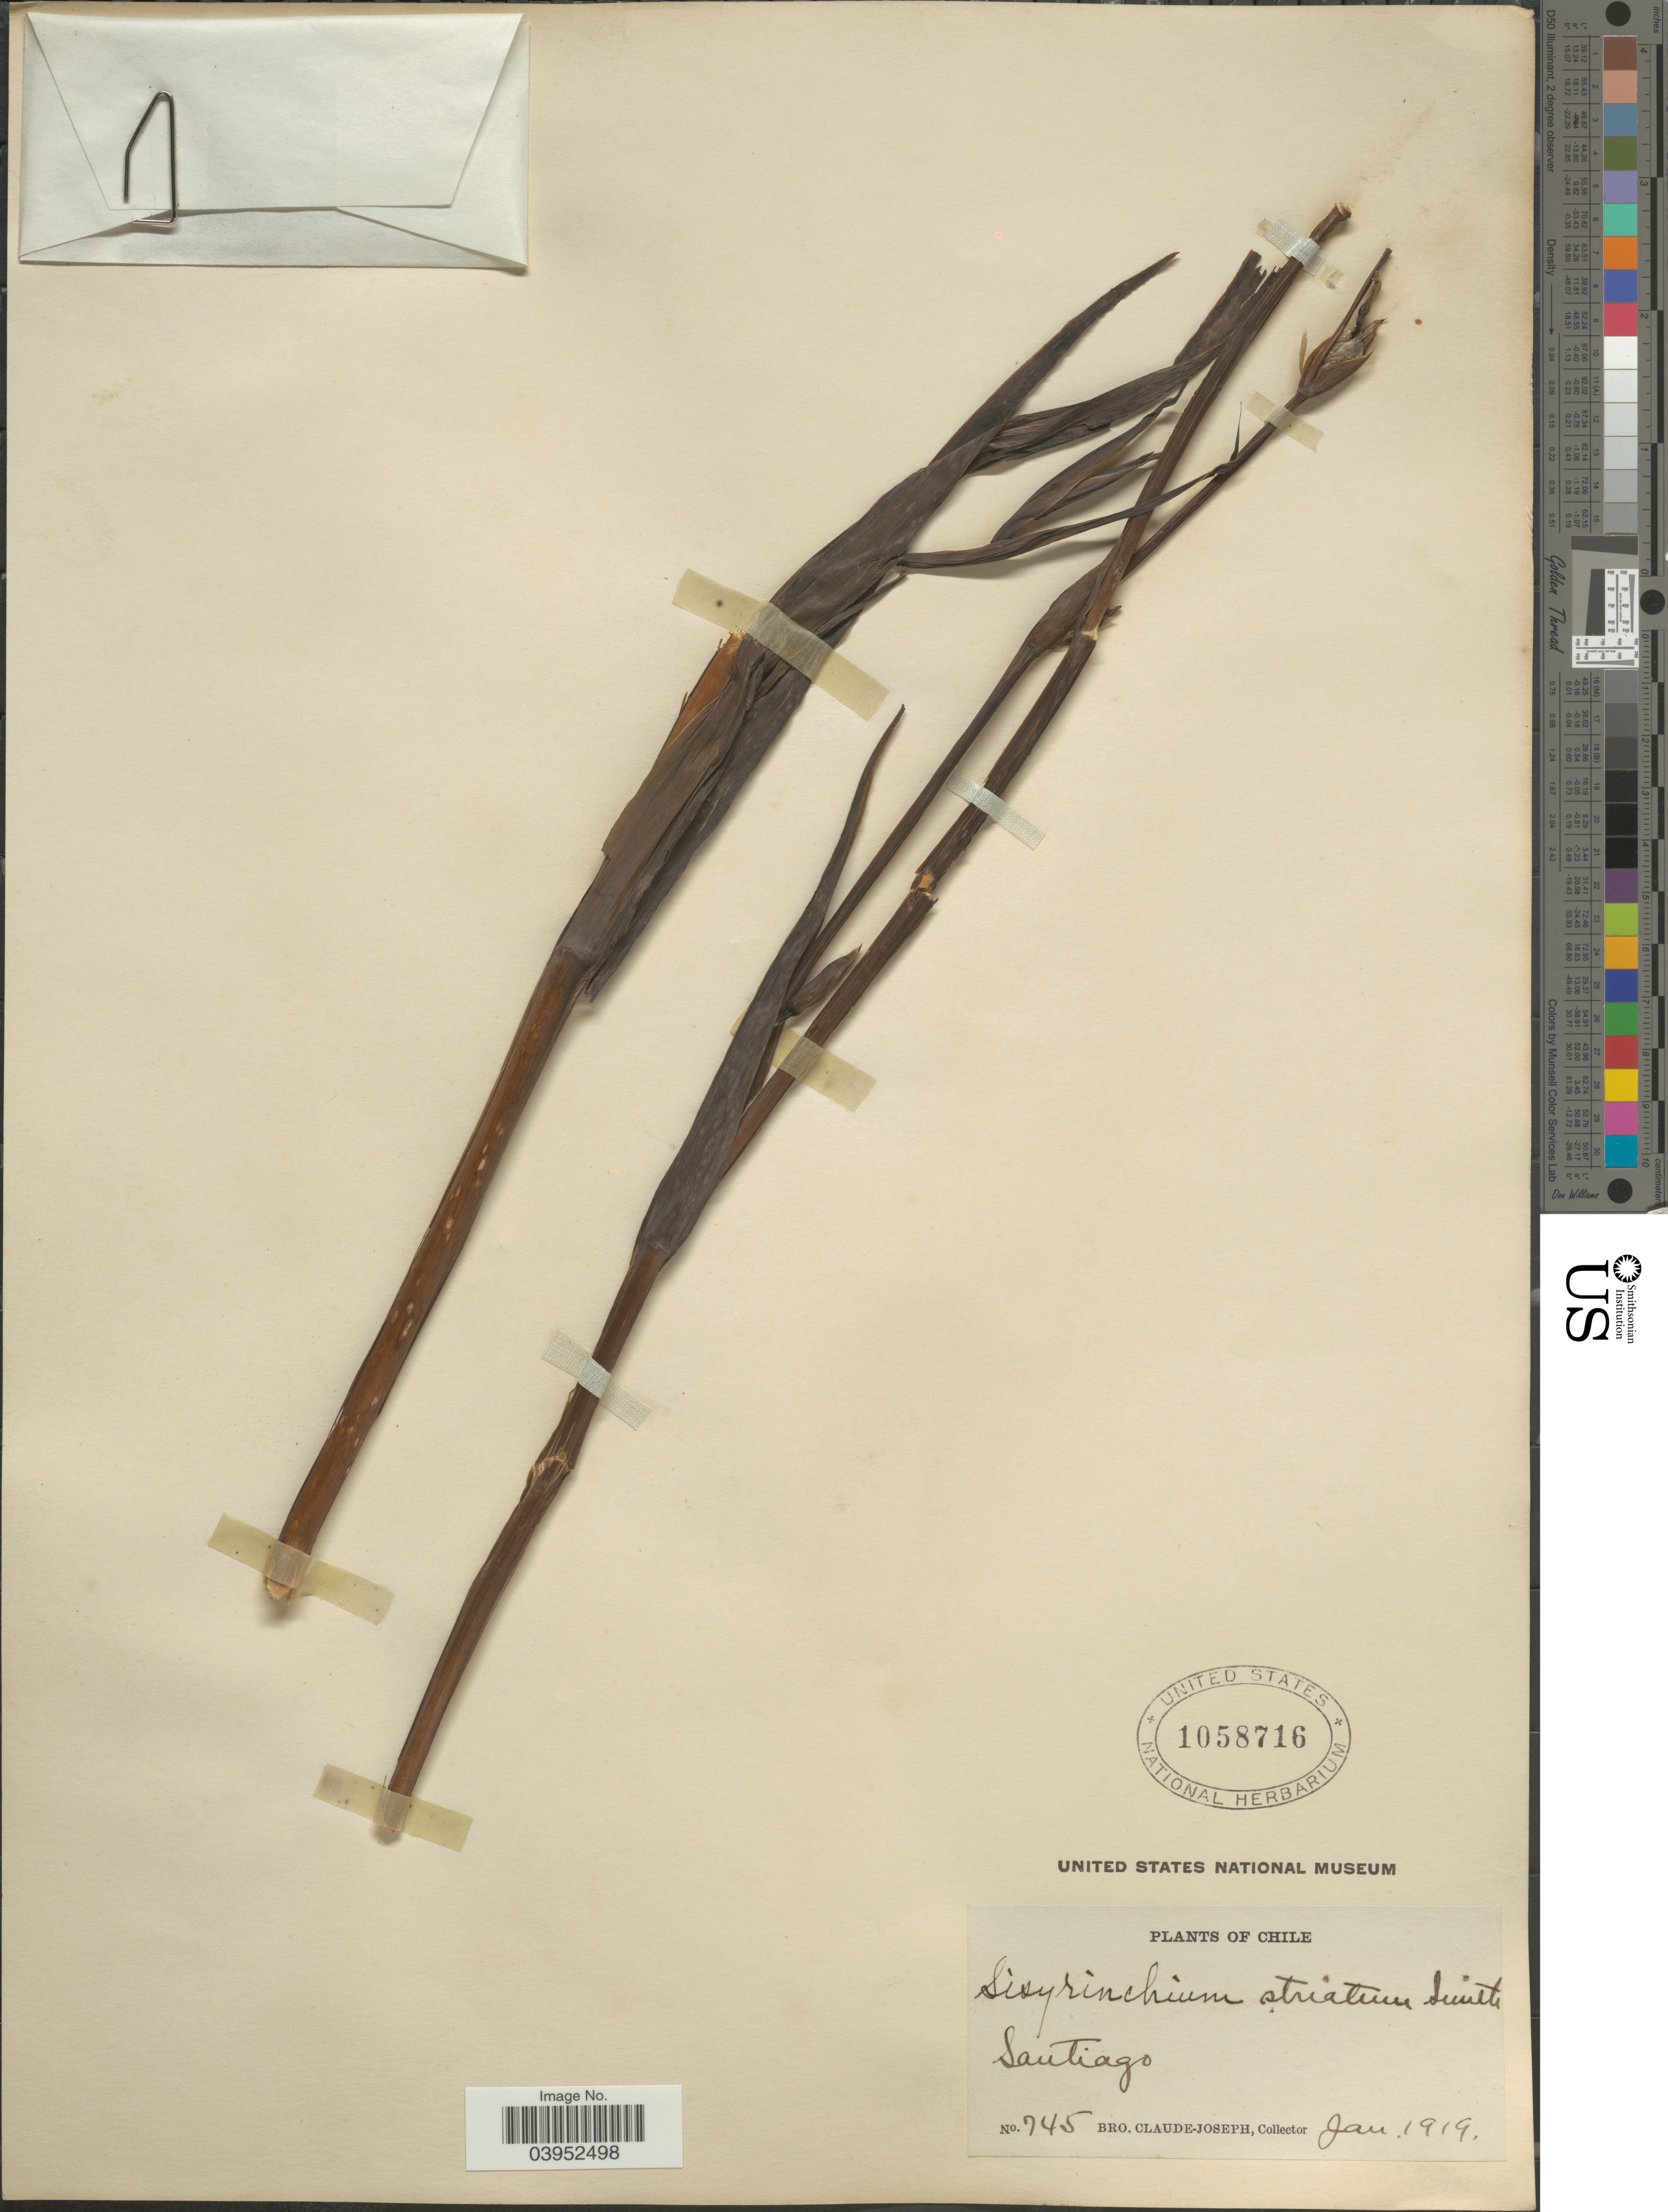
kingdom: Plantae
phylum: Tracheophyta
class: Liliopsida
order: Asparagales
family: Iridaceae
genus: Sisyrinchium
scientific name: Sisyrinchium striatum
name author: Sm.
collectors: Bro. Claude-Joseph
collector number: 745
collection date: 1919-01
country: Chile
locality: Santiago.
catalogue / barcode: US 1058716